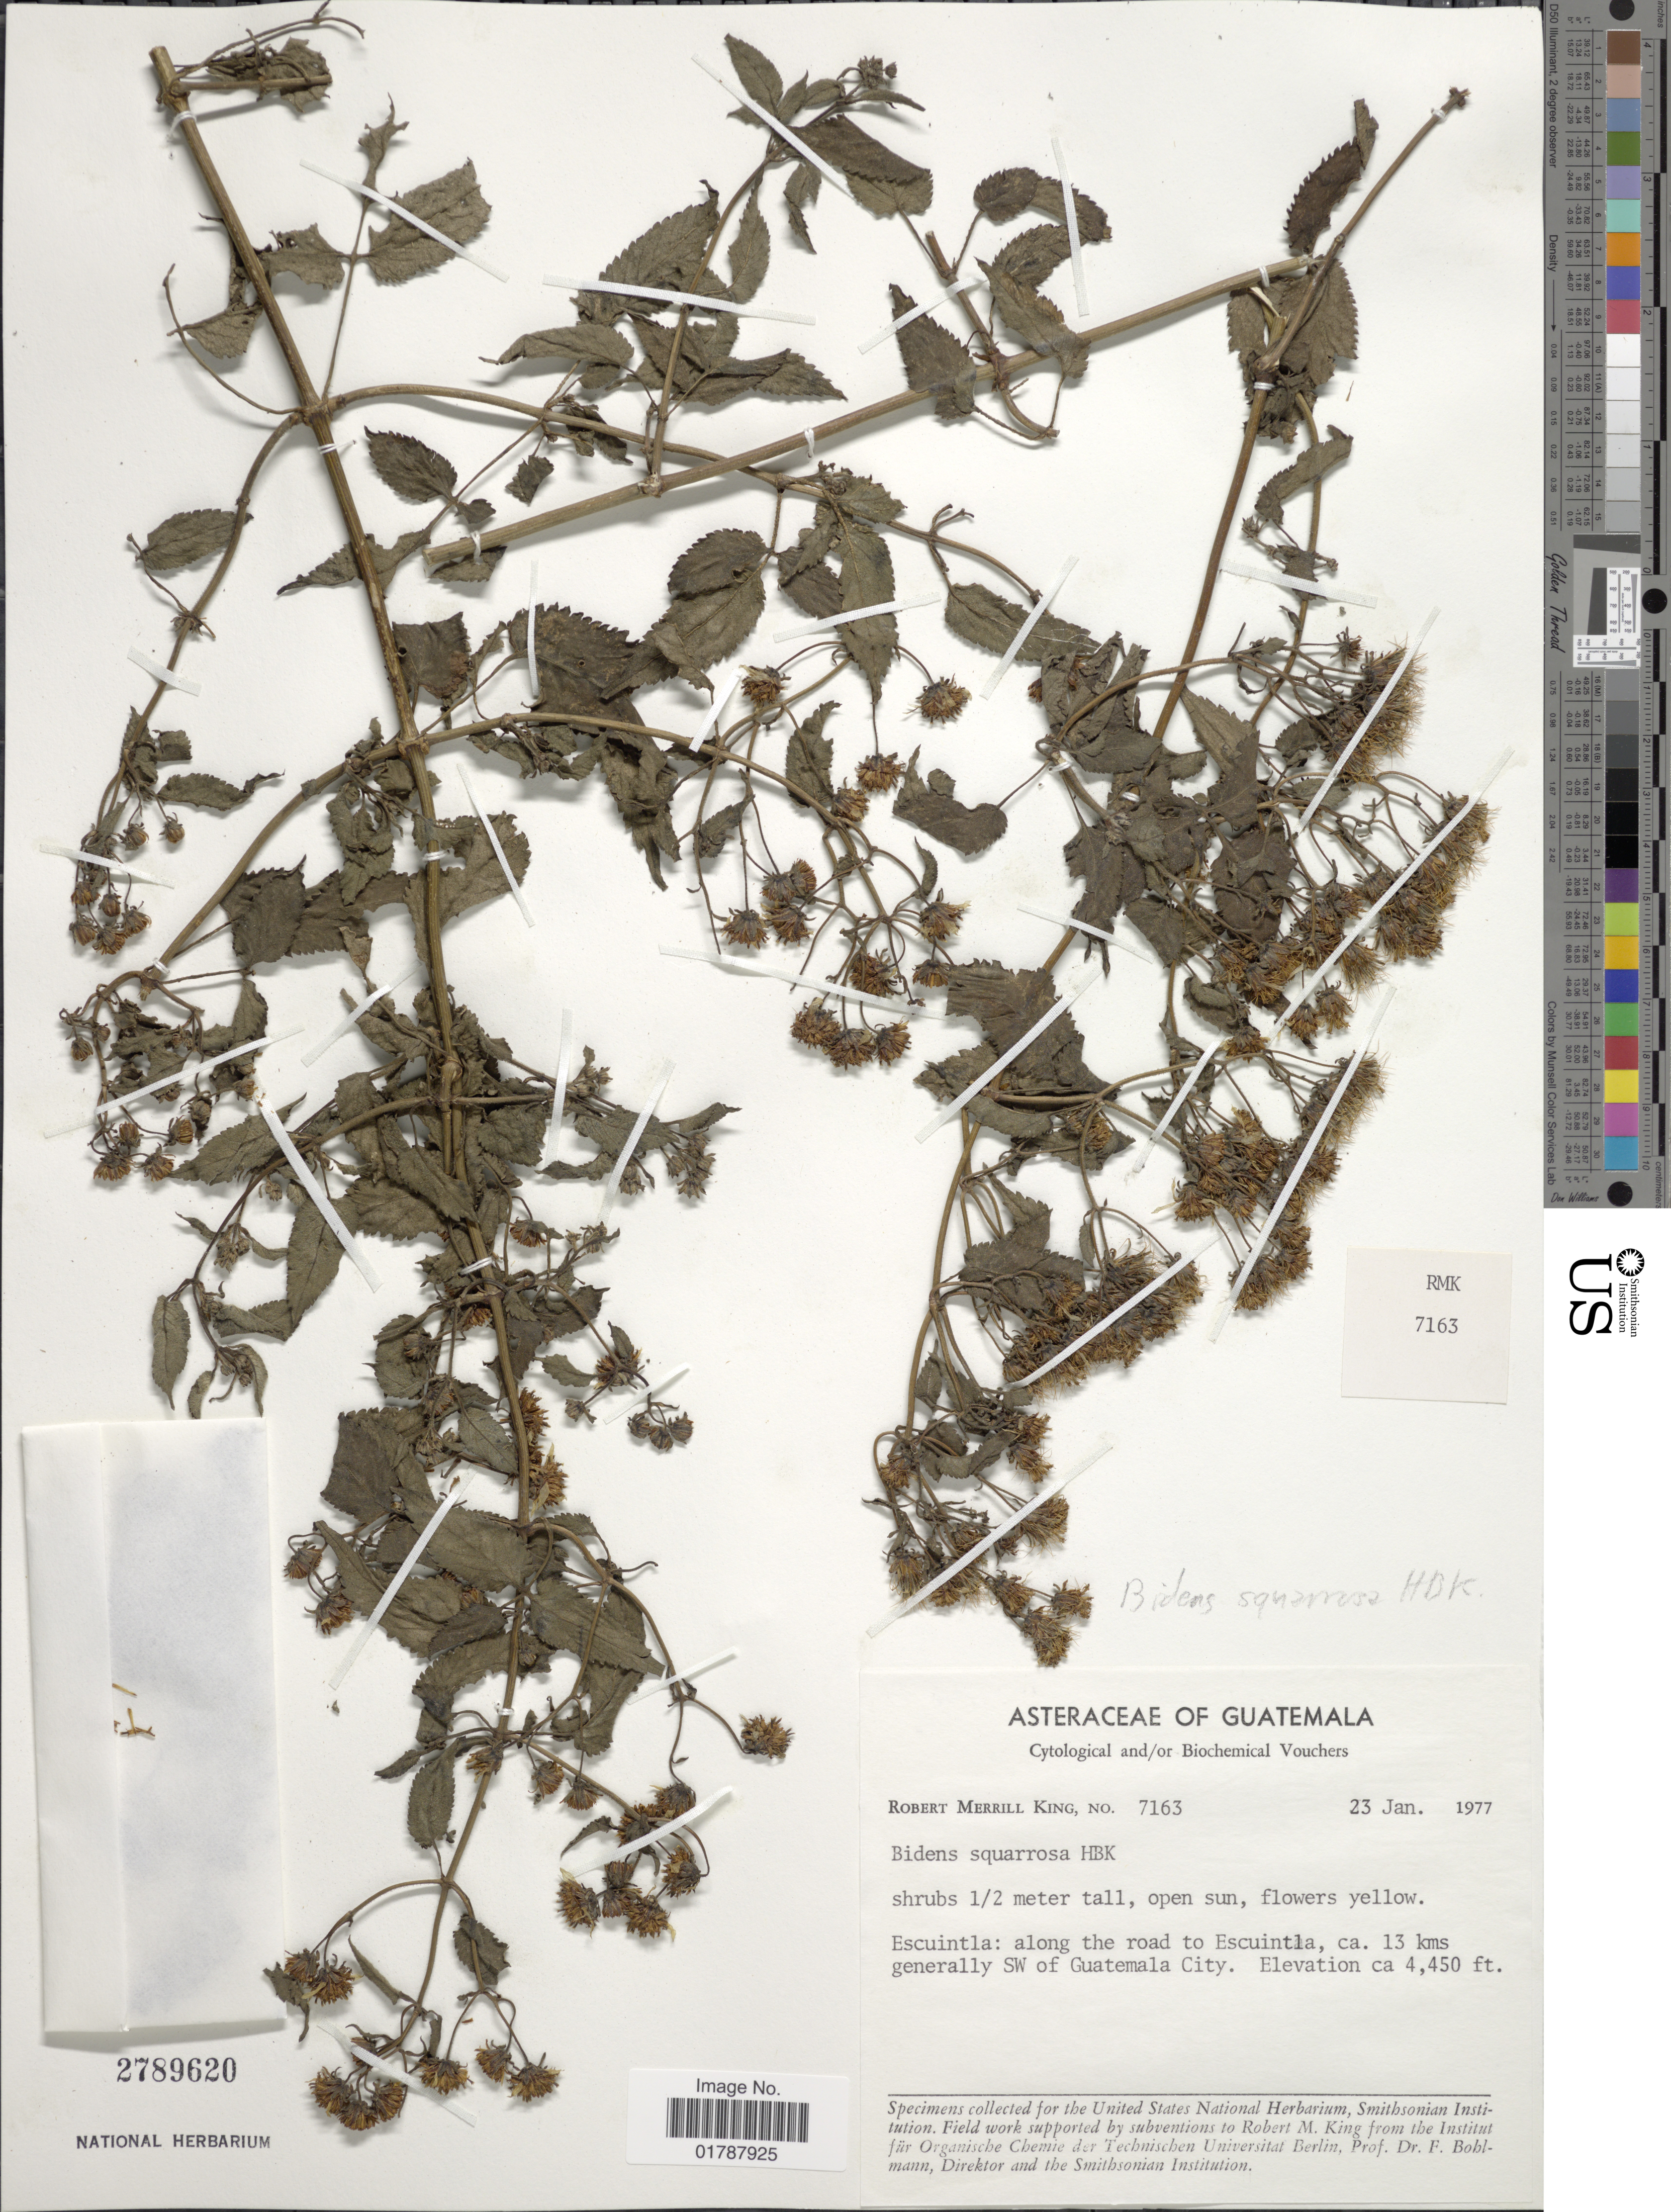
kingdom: Plantae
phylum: Tracheophyta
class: Magnoliopsida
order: Asterales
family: Asteraceae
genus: Bidens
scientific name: Bidens squarrosa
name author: Kunth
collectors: R. M. King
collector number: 7163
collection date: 1977-01-23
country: Guatemala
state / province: Escuintla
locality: Escuintla: along the road to Escuintla, 13 kms generally SW of Guatemala City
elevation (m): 1356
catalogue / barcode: US 2789620